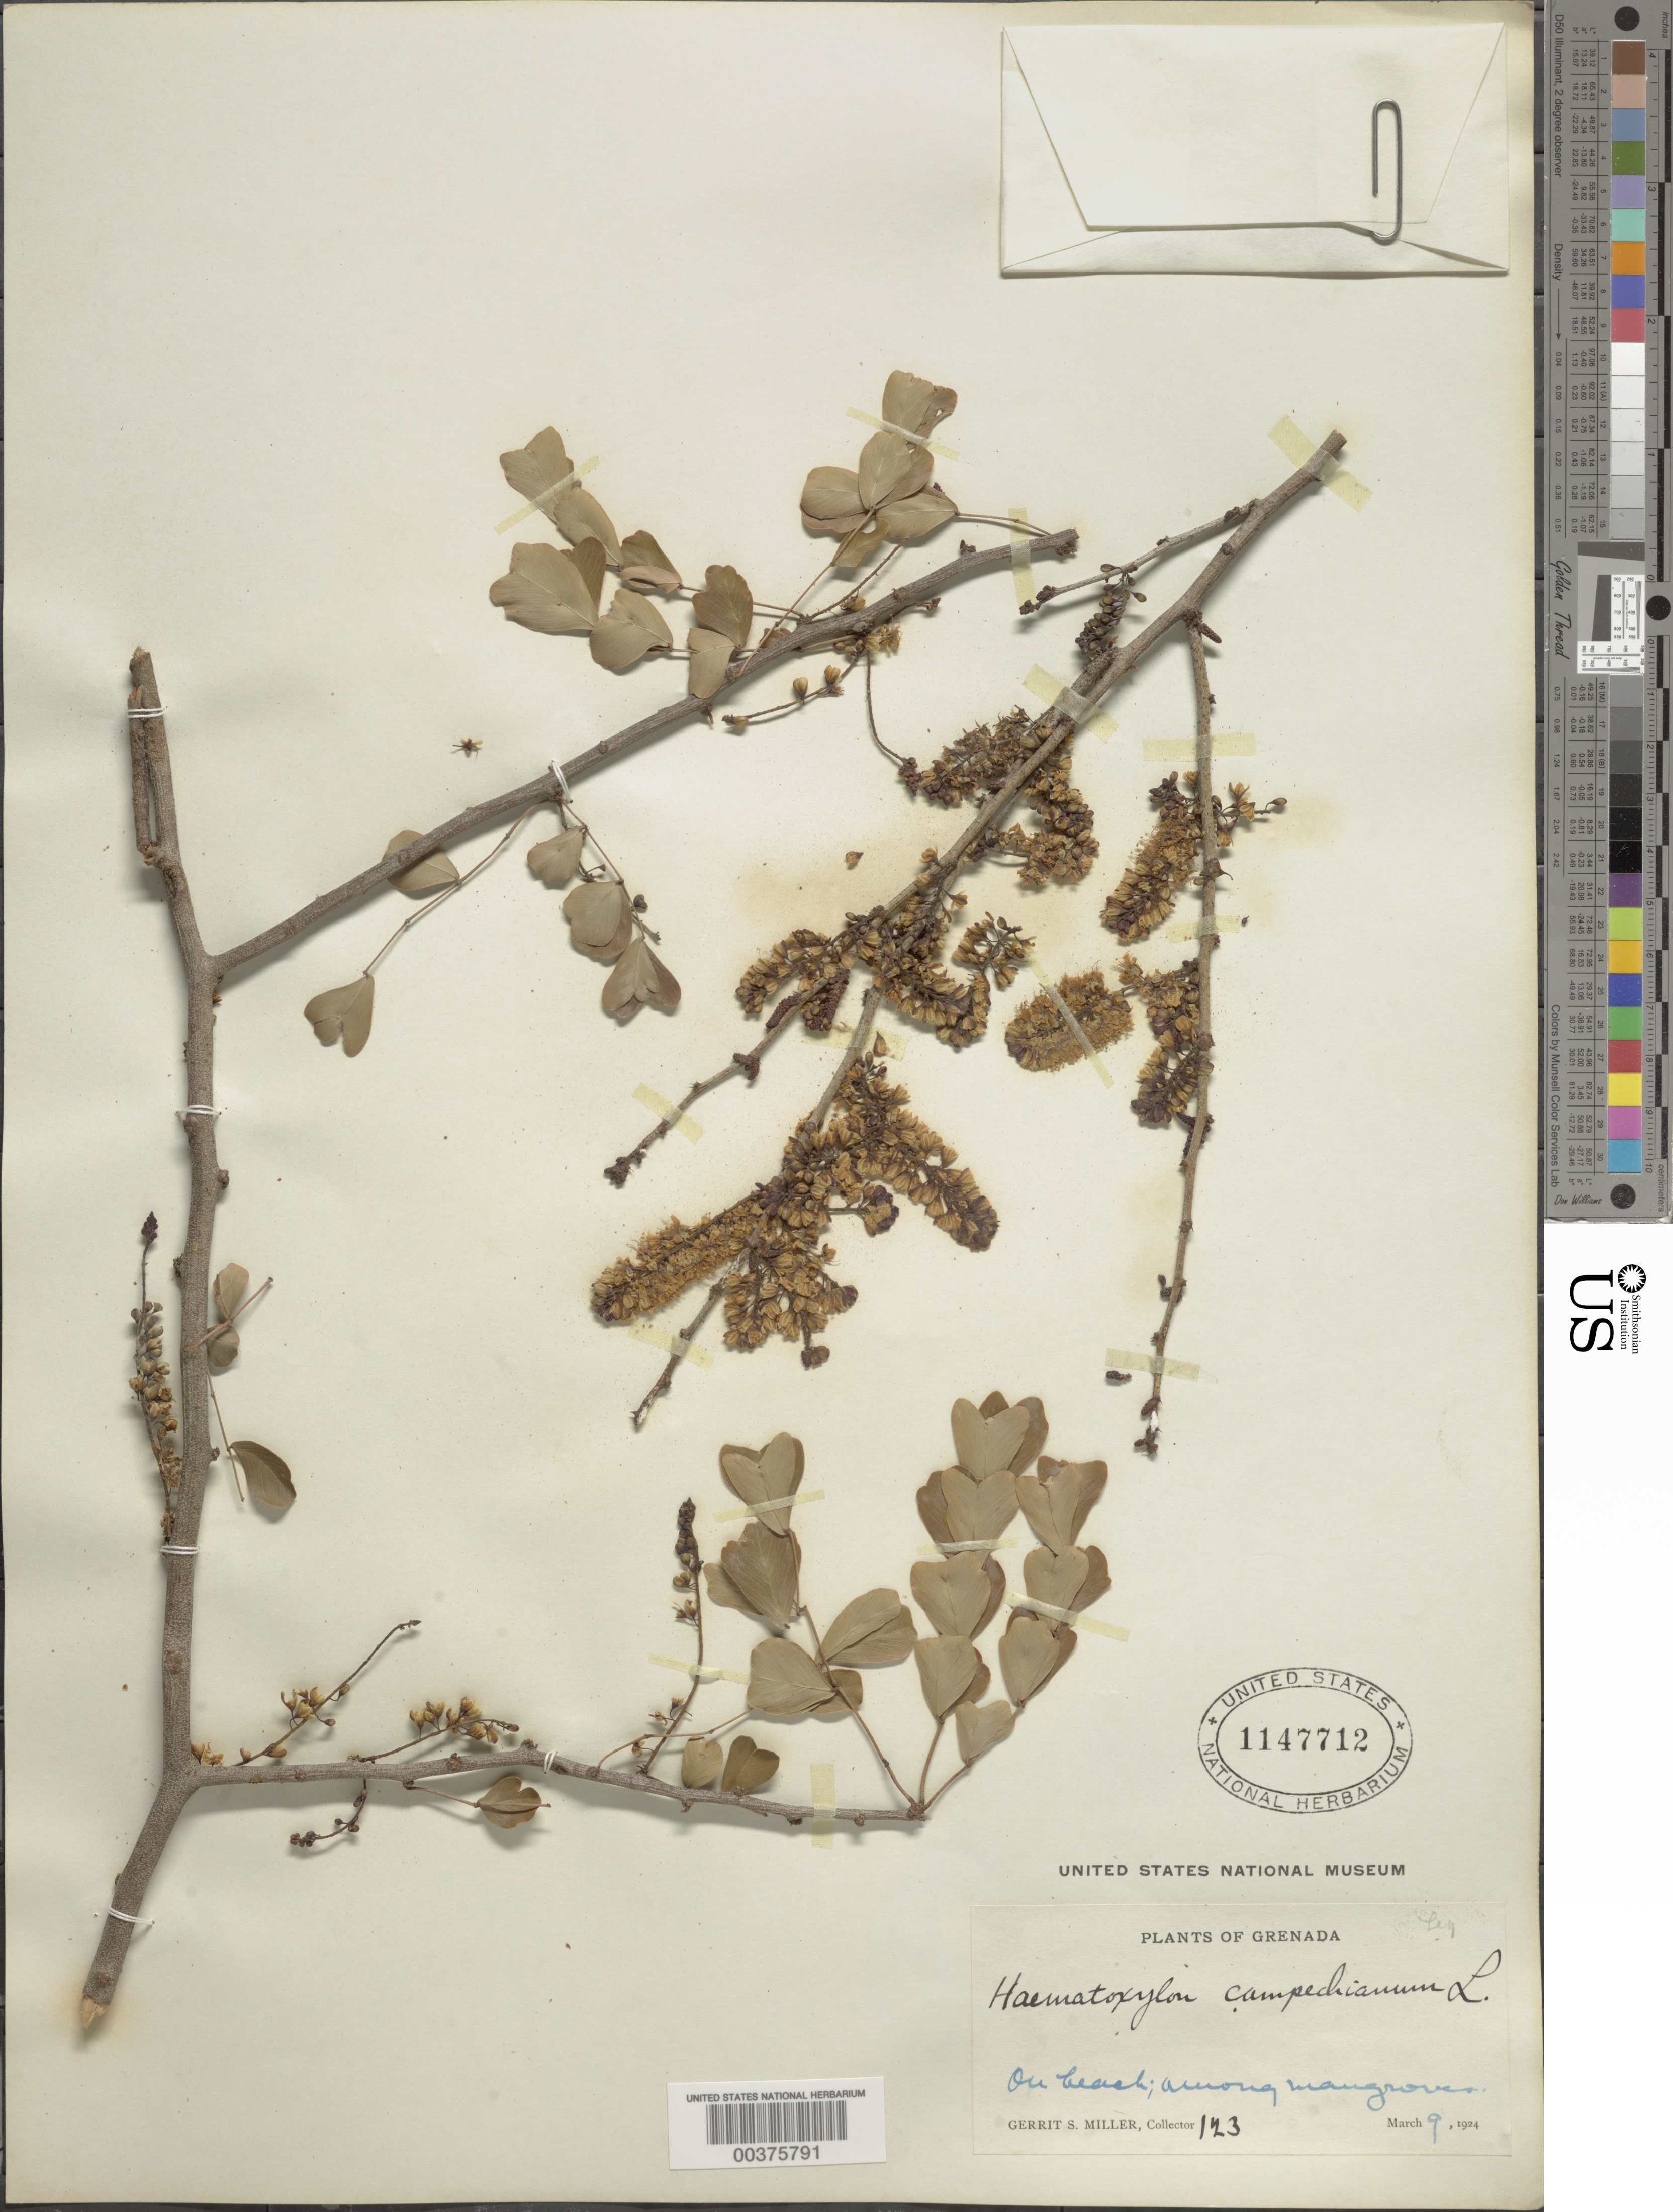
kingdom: Plantae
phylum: Tracheophyta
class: Magnoliopsida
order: Fabales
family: Fabaceae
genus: Haematoxylum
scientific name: Haematoxylum campechianum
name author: L.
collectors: G. S. Miller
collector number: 123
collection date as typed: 09 Mar 1924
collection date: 1924-03-09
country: Grenada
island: Windward Is.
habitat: On beach; among mangroves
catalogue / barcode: US 1147712